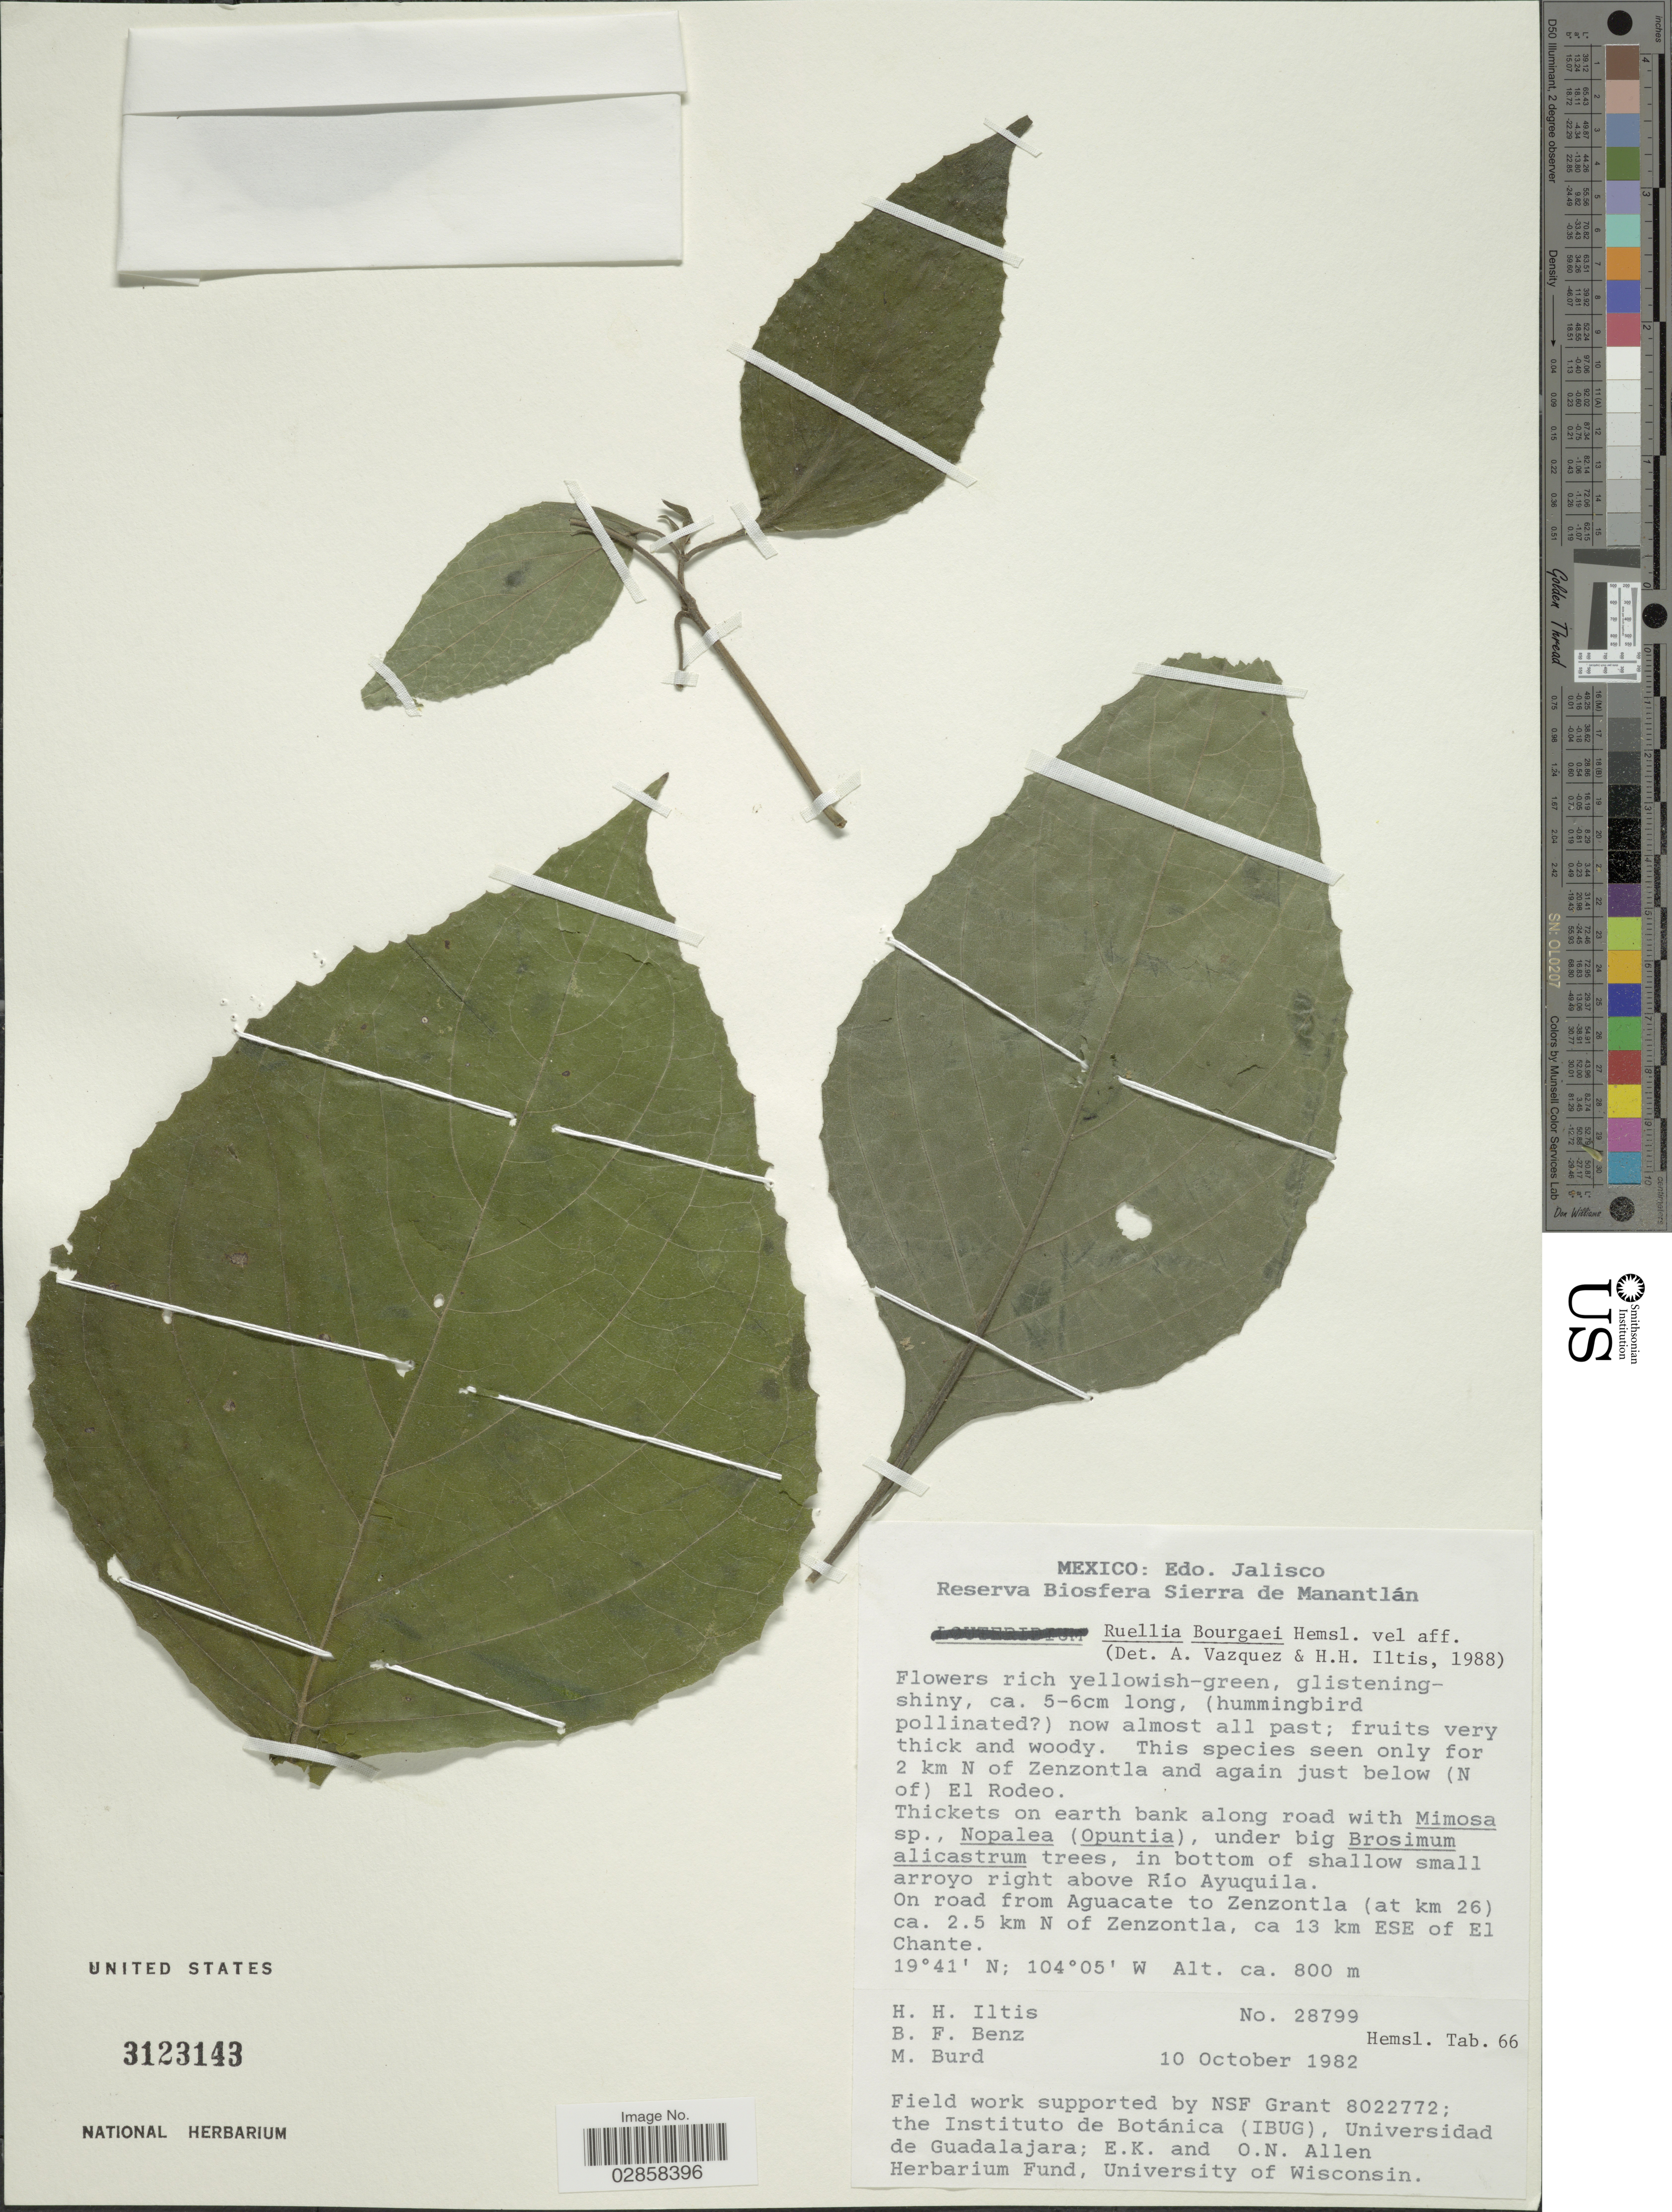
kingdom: Plantae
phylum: Tracheophyta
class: Magnoliopsida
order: Lamiales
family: Acanthaceae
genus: Ruellia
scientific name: Ruellia bourgaei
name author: Hemsl.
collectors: H. H. Iltis, B. F. Benz & M. Burd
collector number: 28799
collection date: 1982-10-10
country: Mexico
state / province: Jalisco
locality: Reserva Biosfera Sierra de Manantlán. This species seen only for 2 km N of Zenzontla and again just below (N of) El Rodeo. In bottom of shallow small arroyo right above Río Ayuquila. On road from Aguacate to Zenzontla (at km 26) ca. 2.5 km N of Zenzontla, ca 13 km ESE of El Chante.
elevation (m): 800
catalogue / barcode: US 3123143